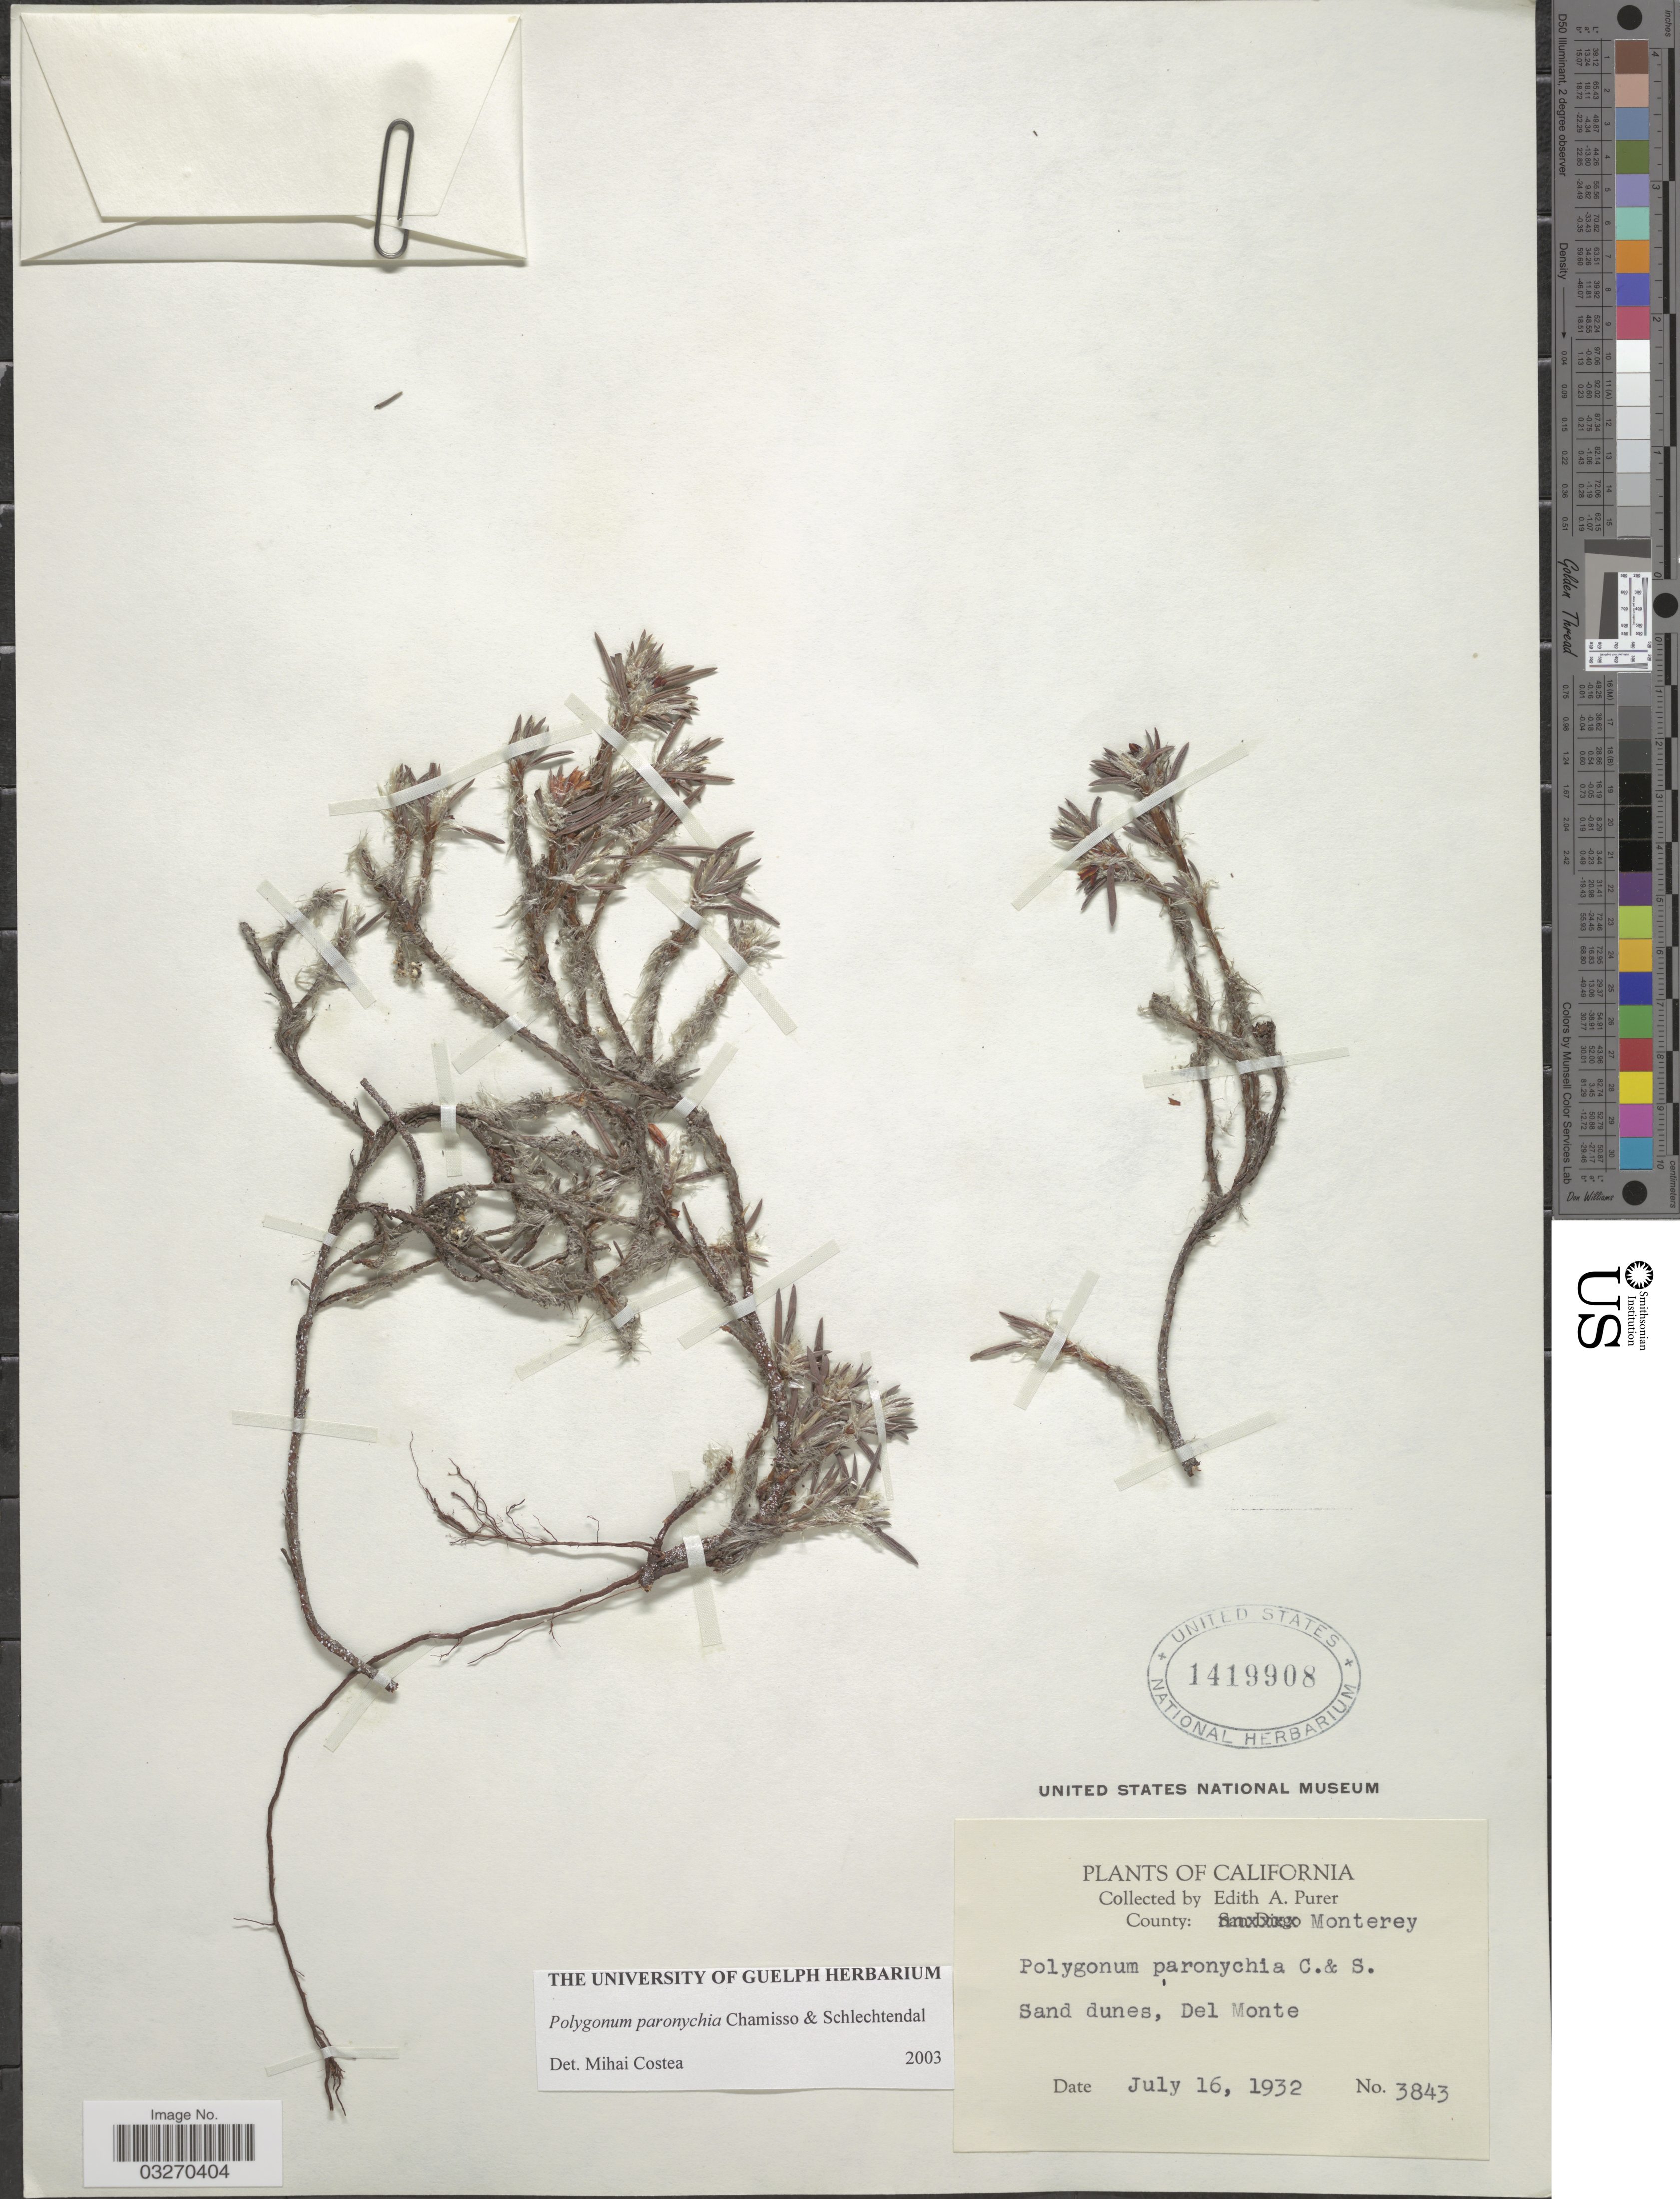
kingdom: Plantae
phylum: Tracheophyta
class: Magnoliopsida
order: Caryophyllales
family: Polygonaceae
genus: Polygonum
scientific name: Polygonum paronychia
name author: Cham. & Schltdl.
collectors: E. Purer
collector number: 3843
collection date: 1932-07-16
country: United States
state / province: California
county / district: Monterey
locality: County: Monterey. Sand dunes, Del Monte.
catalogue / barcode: US 1419908